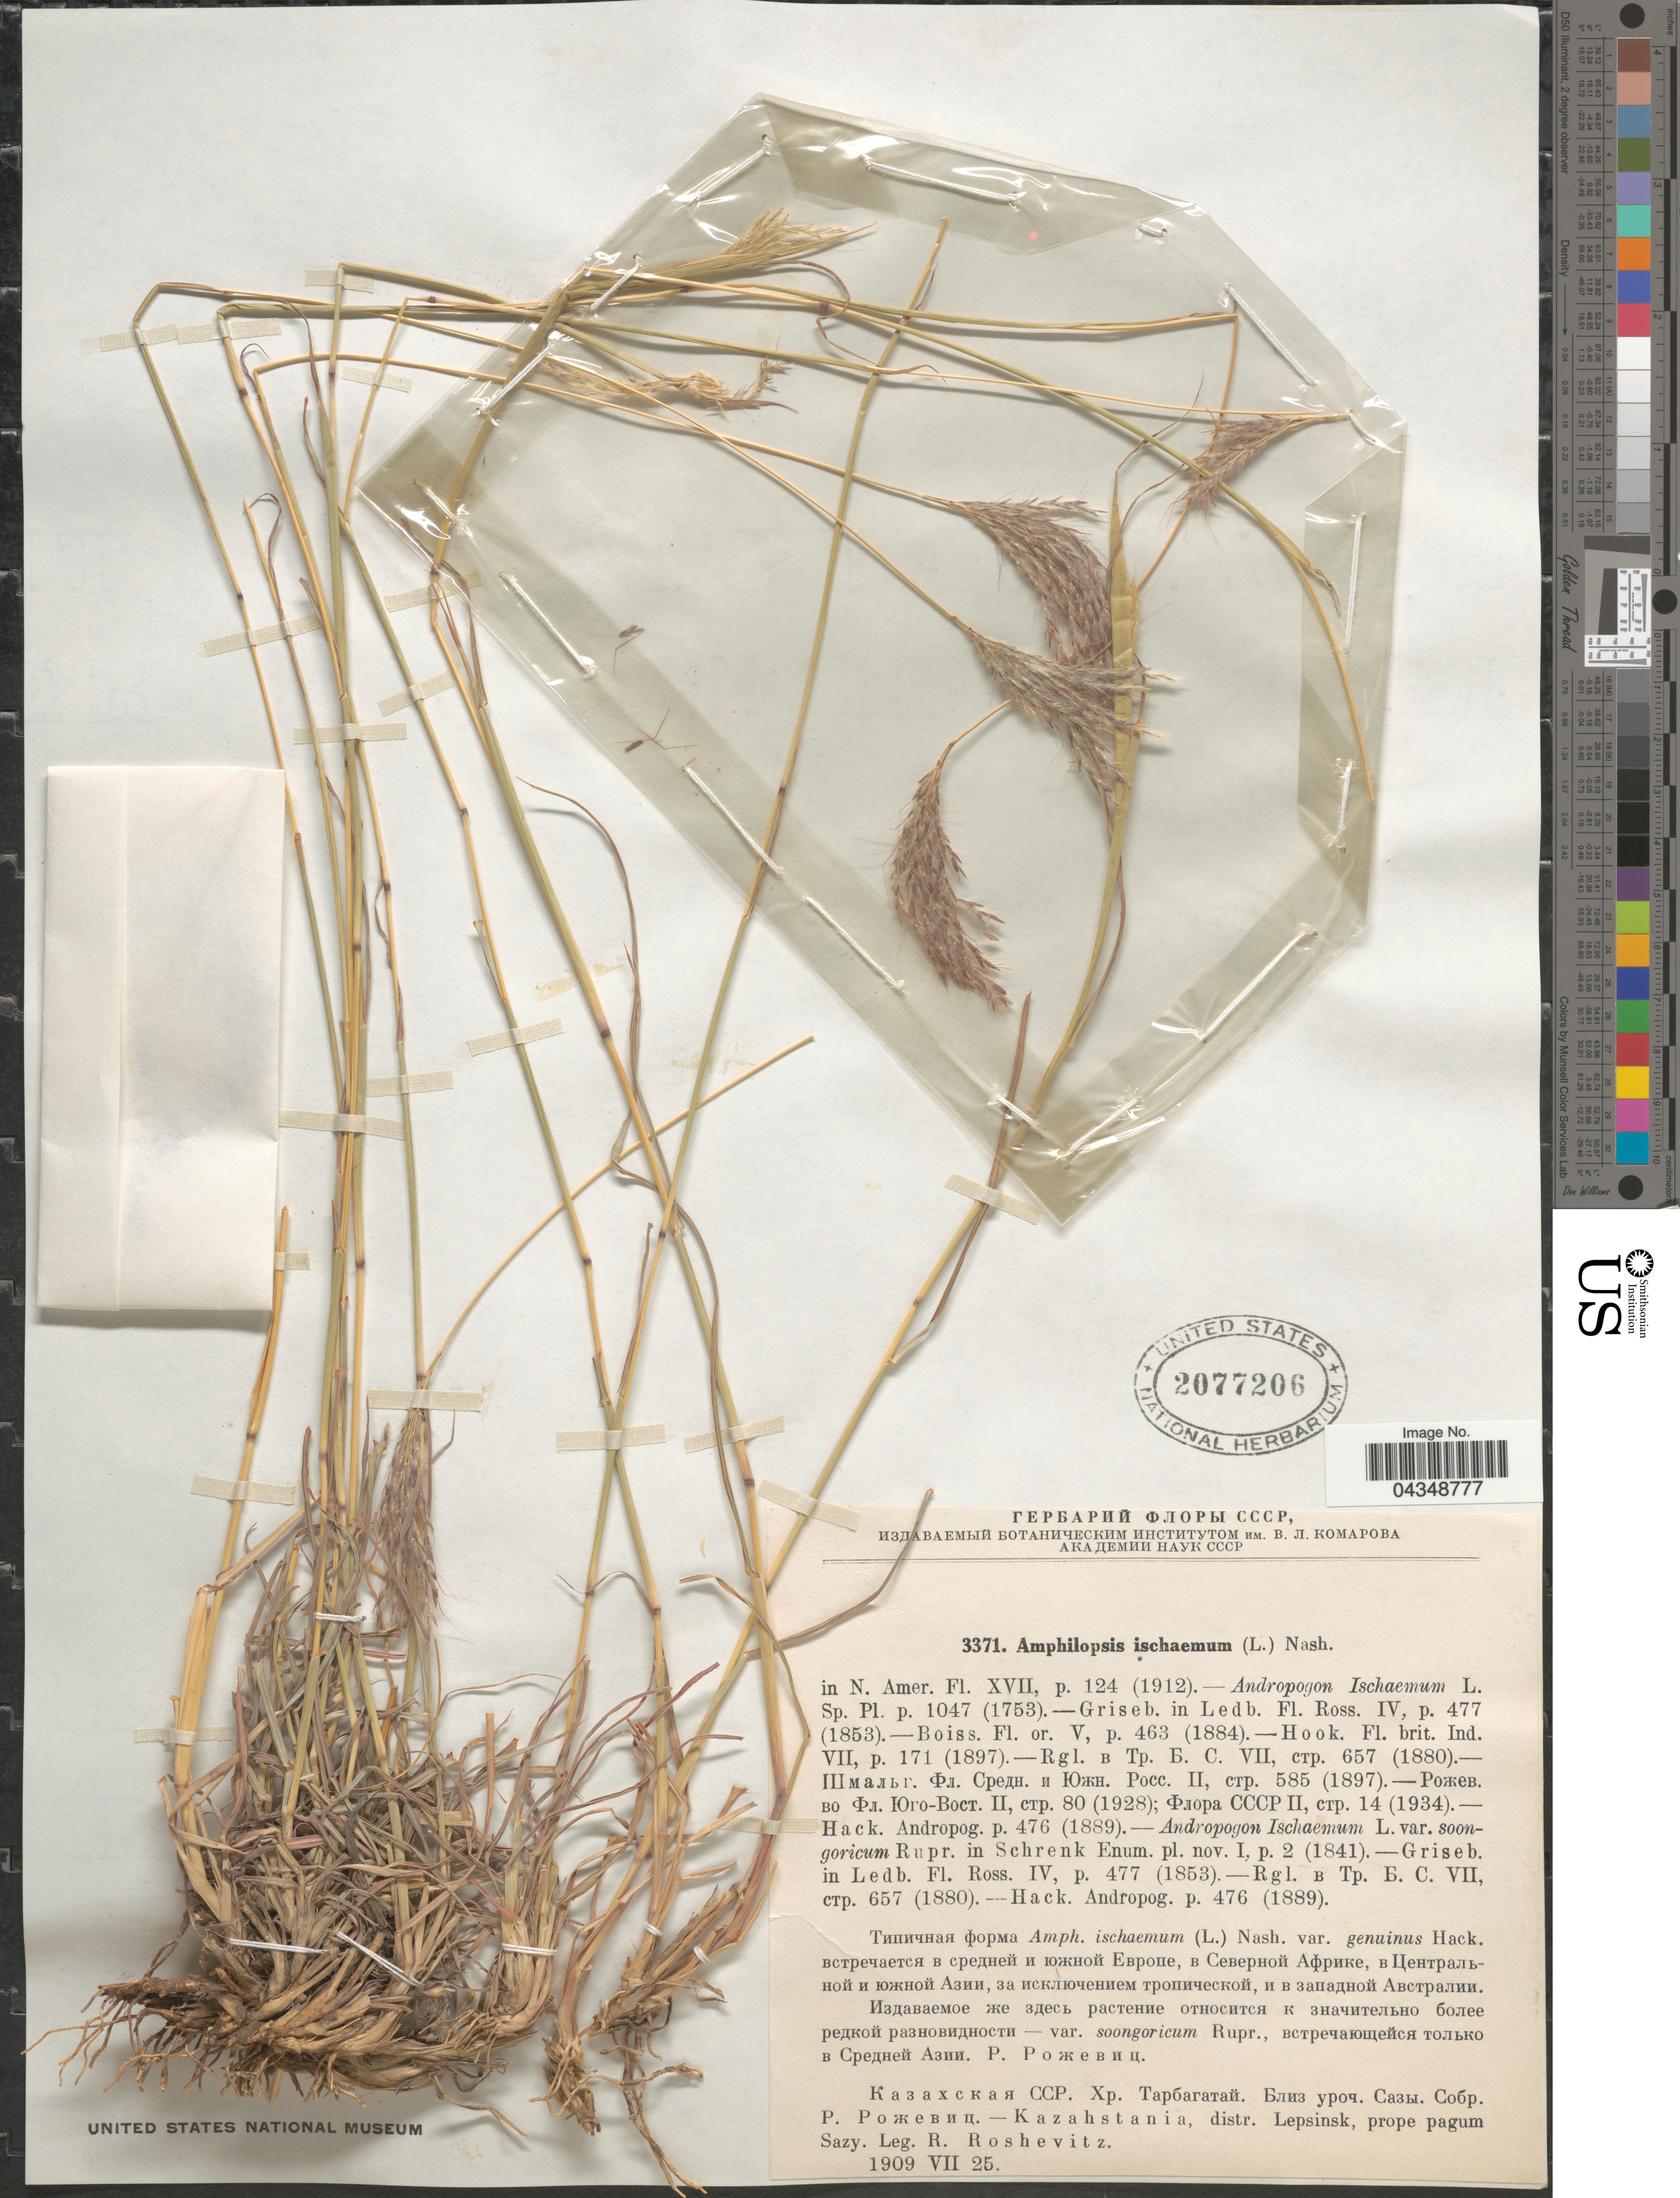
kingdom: Plantae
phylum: Tracheophyta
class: Liliopsida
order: Poales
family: Poaceae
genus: Bothriochloa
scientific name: Bothriochloa ischaemum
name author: (L.) Keng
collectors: R. J. Roshevitz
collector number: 3371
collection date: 1909-07-25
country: Kazakhstan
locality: Kazahstania, distr. Lepsinsk, prope pagum Sazy.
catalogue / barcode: US 2077206